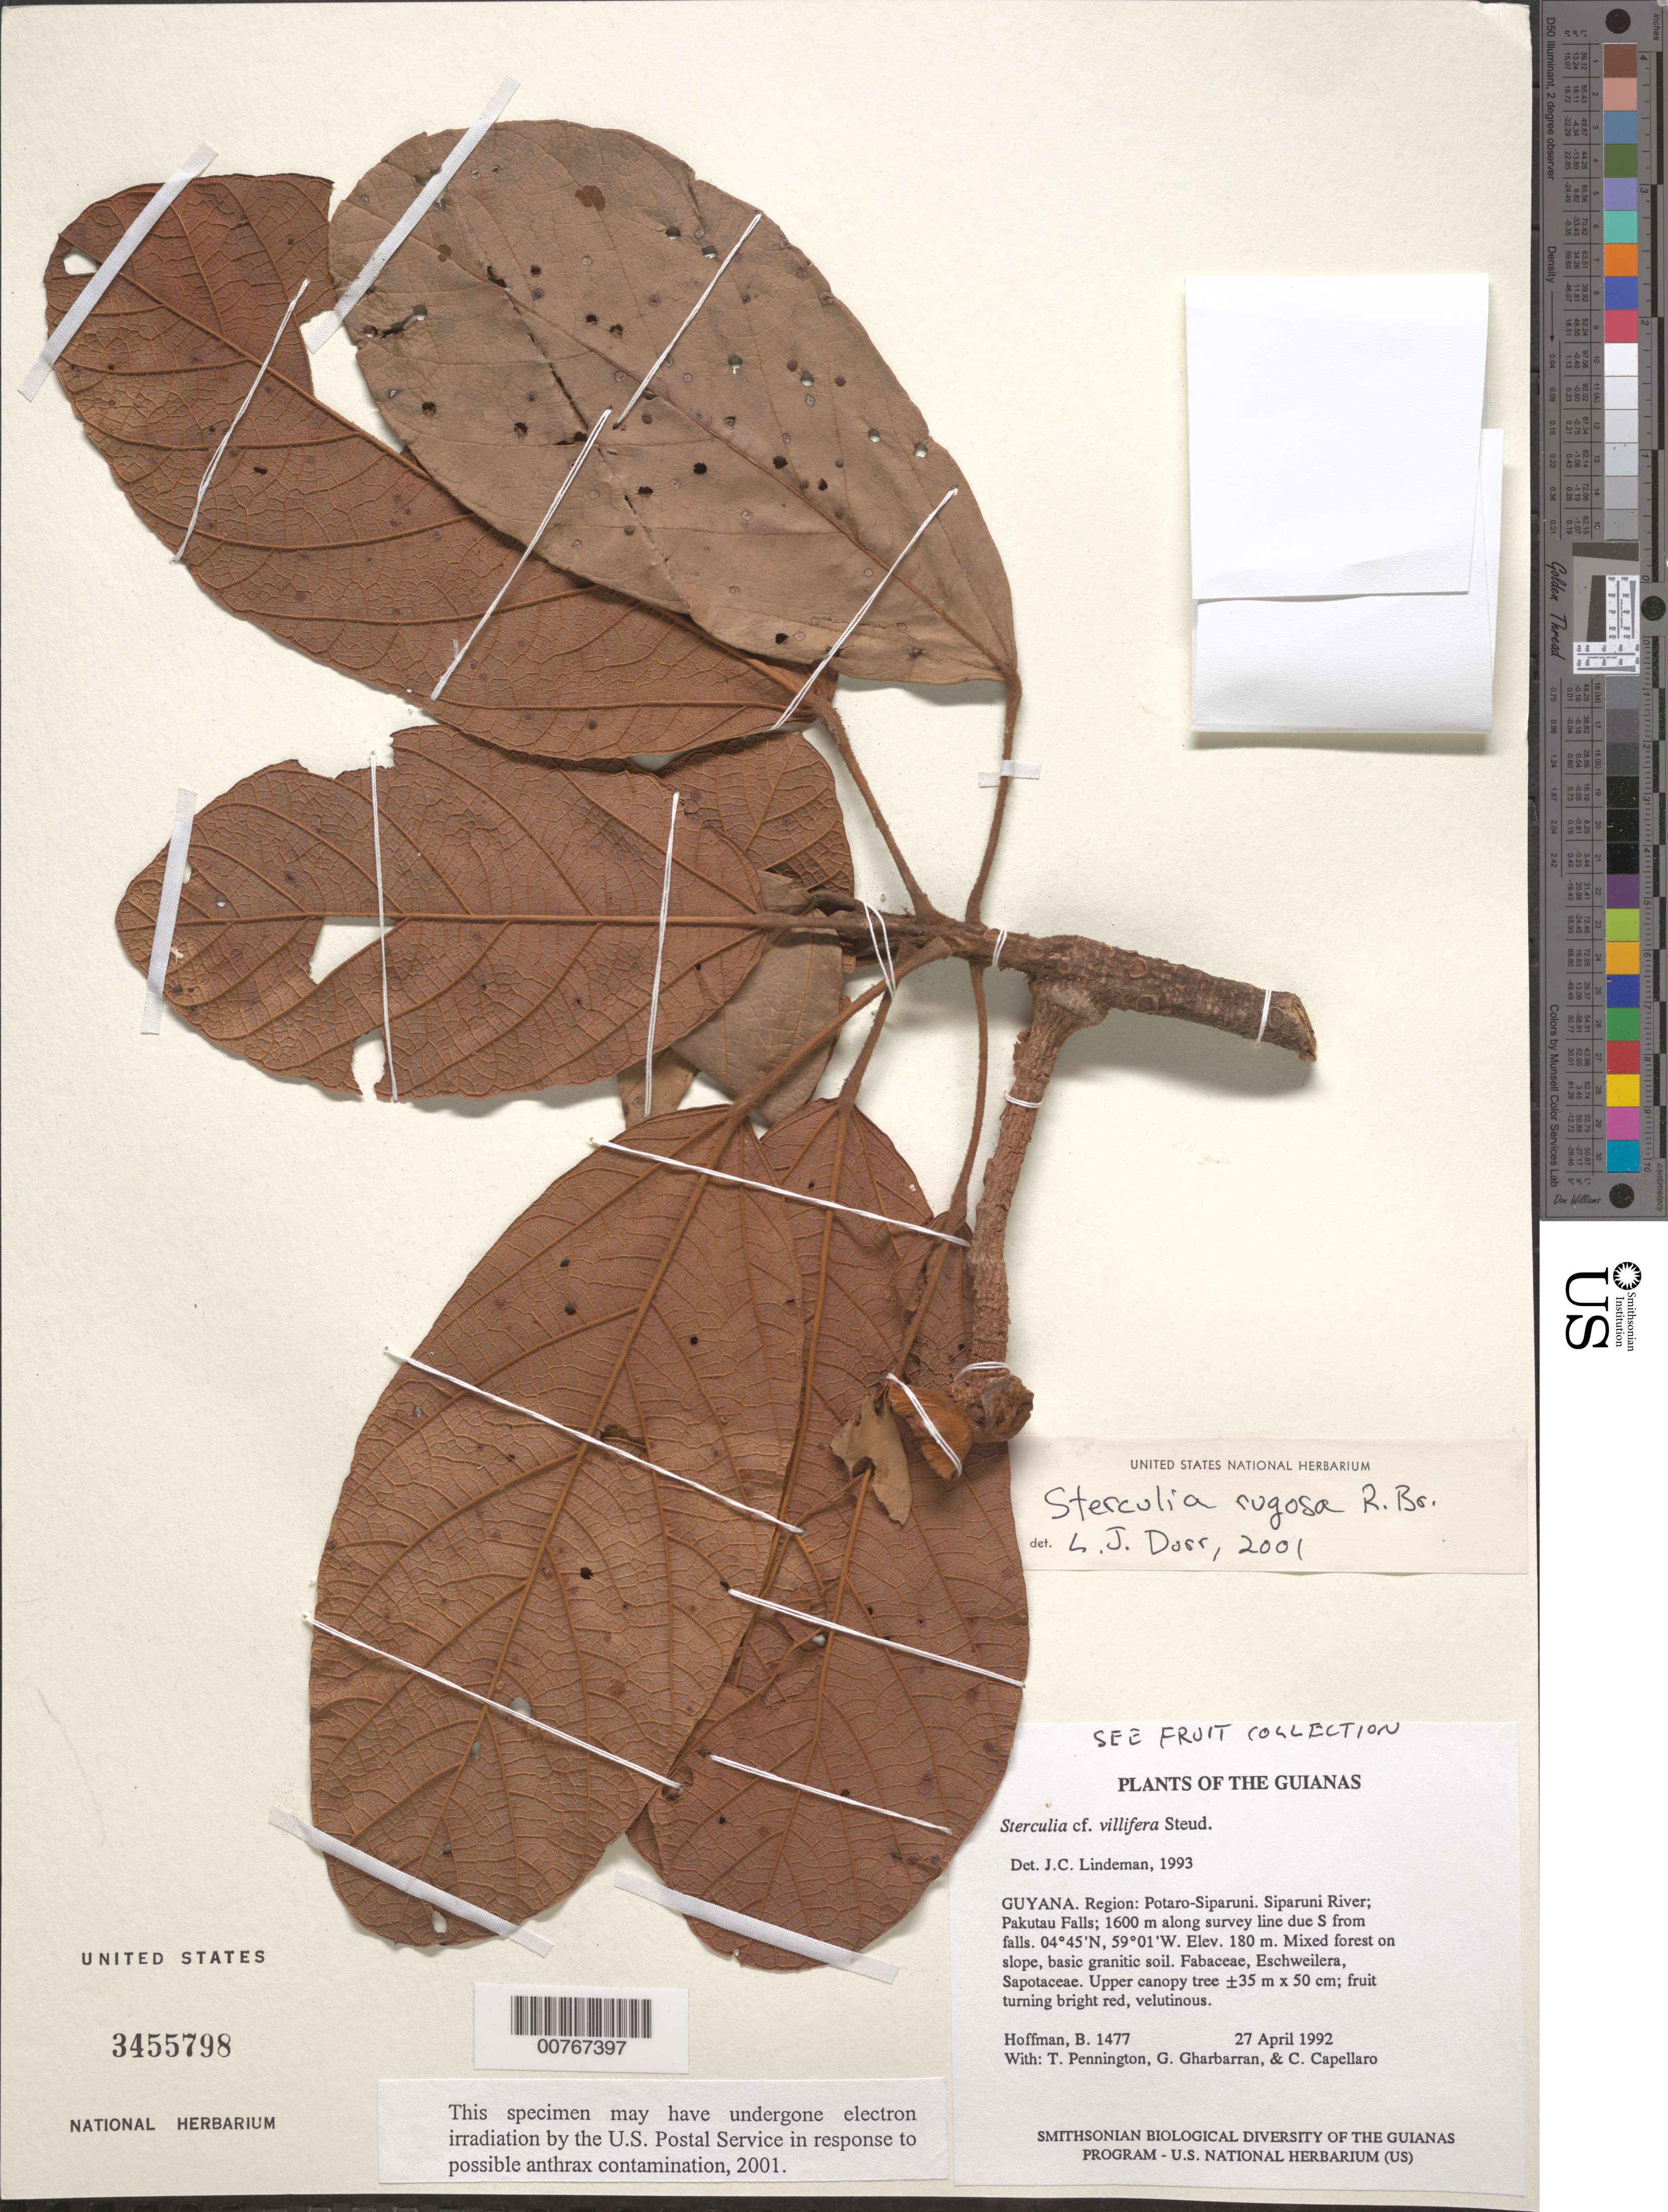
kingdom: Plantae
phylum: Tracheophyta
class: Magnoliopsida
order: Malvales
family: Malvaceae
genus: Sterculia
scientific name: Sterculia rugosa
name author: R. Br.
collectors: B. Hoffman & et al.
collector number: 1477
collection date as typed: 27 Apr 1992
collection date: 1992-04-27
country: Guyana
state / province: Potaro-Siparuni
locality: Siparuni River; Pakutau Falls; 1600 m along survey line due S from falls.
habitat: Mixed forest on slope, basic granitic soil.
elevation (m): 180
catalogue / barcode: US 3455798